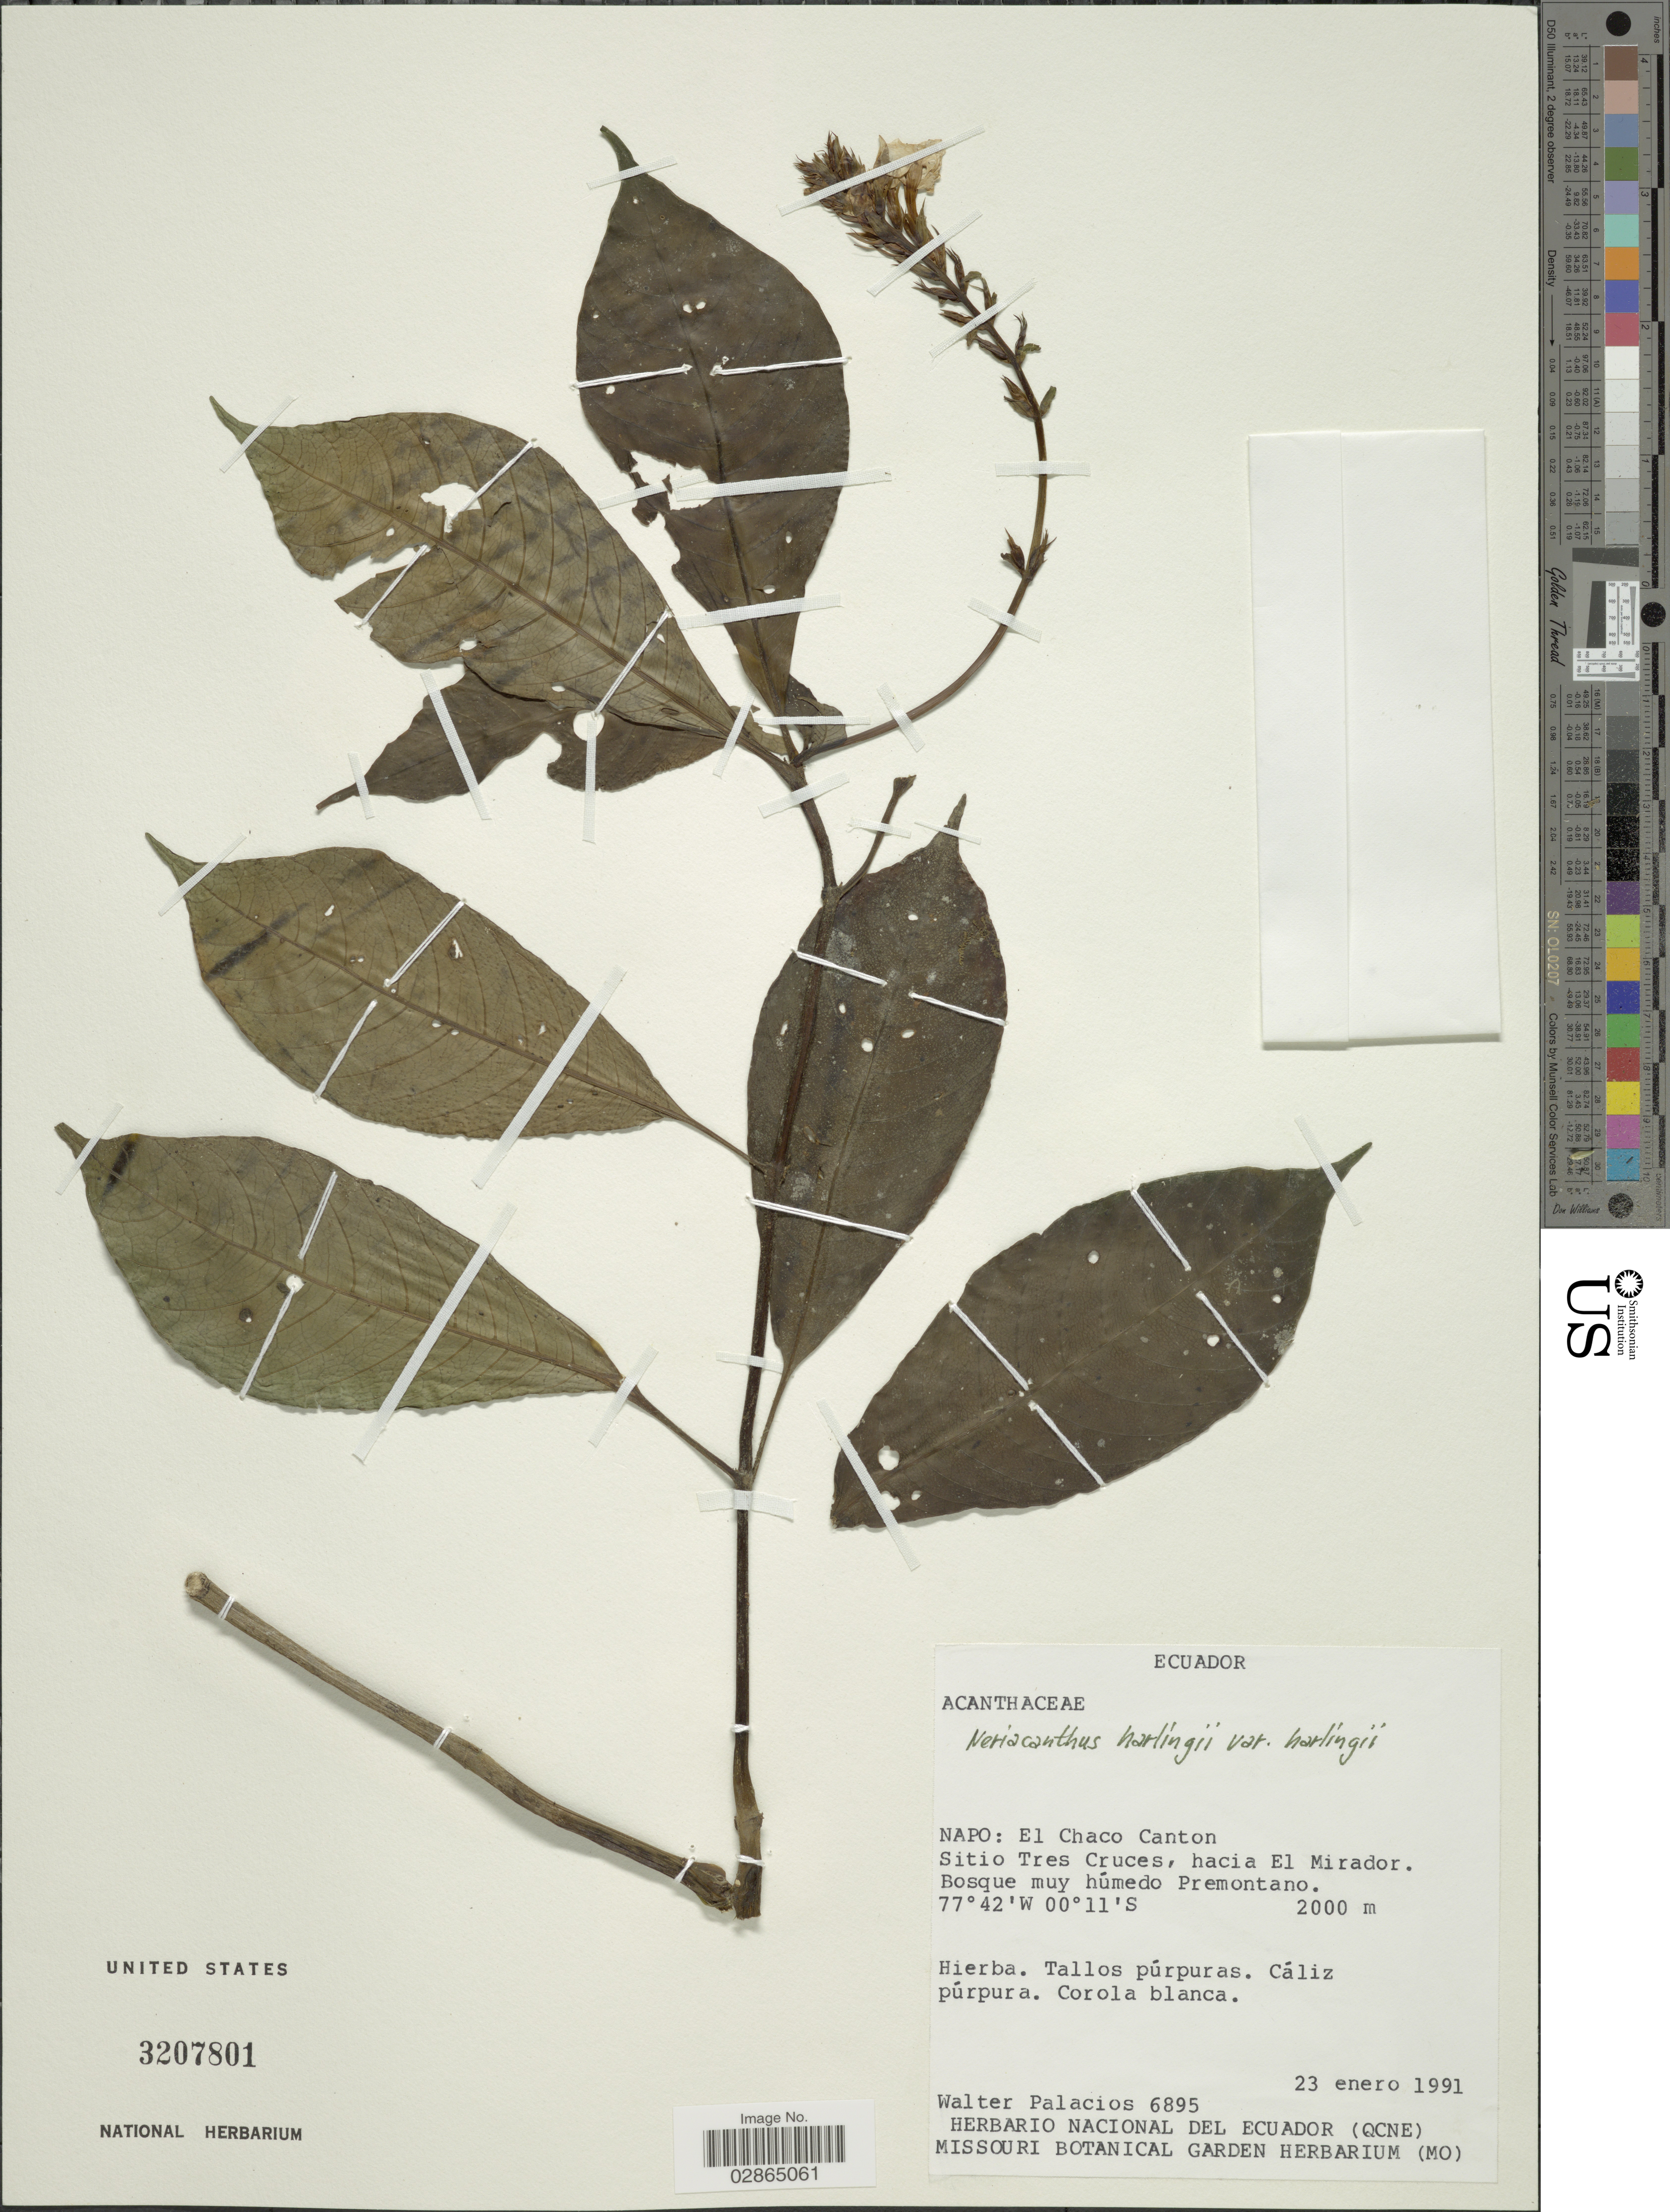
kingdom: Plantae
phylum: Tracheophyta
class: Magnoliopsida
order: Lamiales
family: Acanthaceae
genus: Neriacanthus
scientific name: Neriacanthus harlingii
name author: Wassh.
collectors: W. Palacios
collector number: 6895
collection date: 1991-01-23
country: Ecuador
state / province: Napo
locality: El Chaco Canton. Sitio Tres Cruces, hacia El Mirador.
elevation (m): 2000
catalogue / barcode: US 3207801